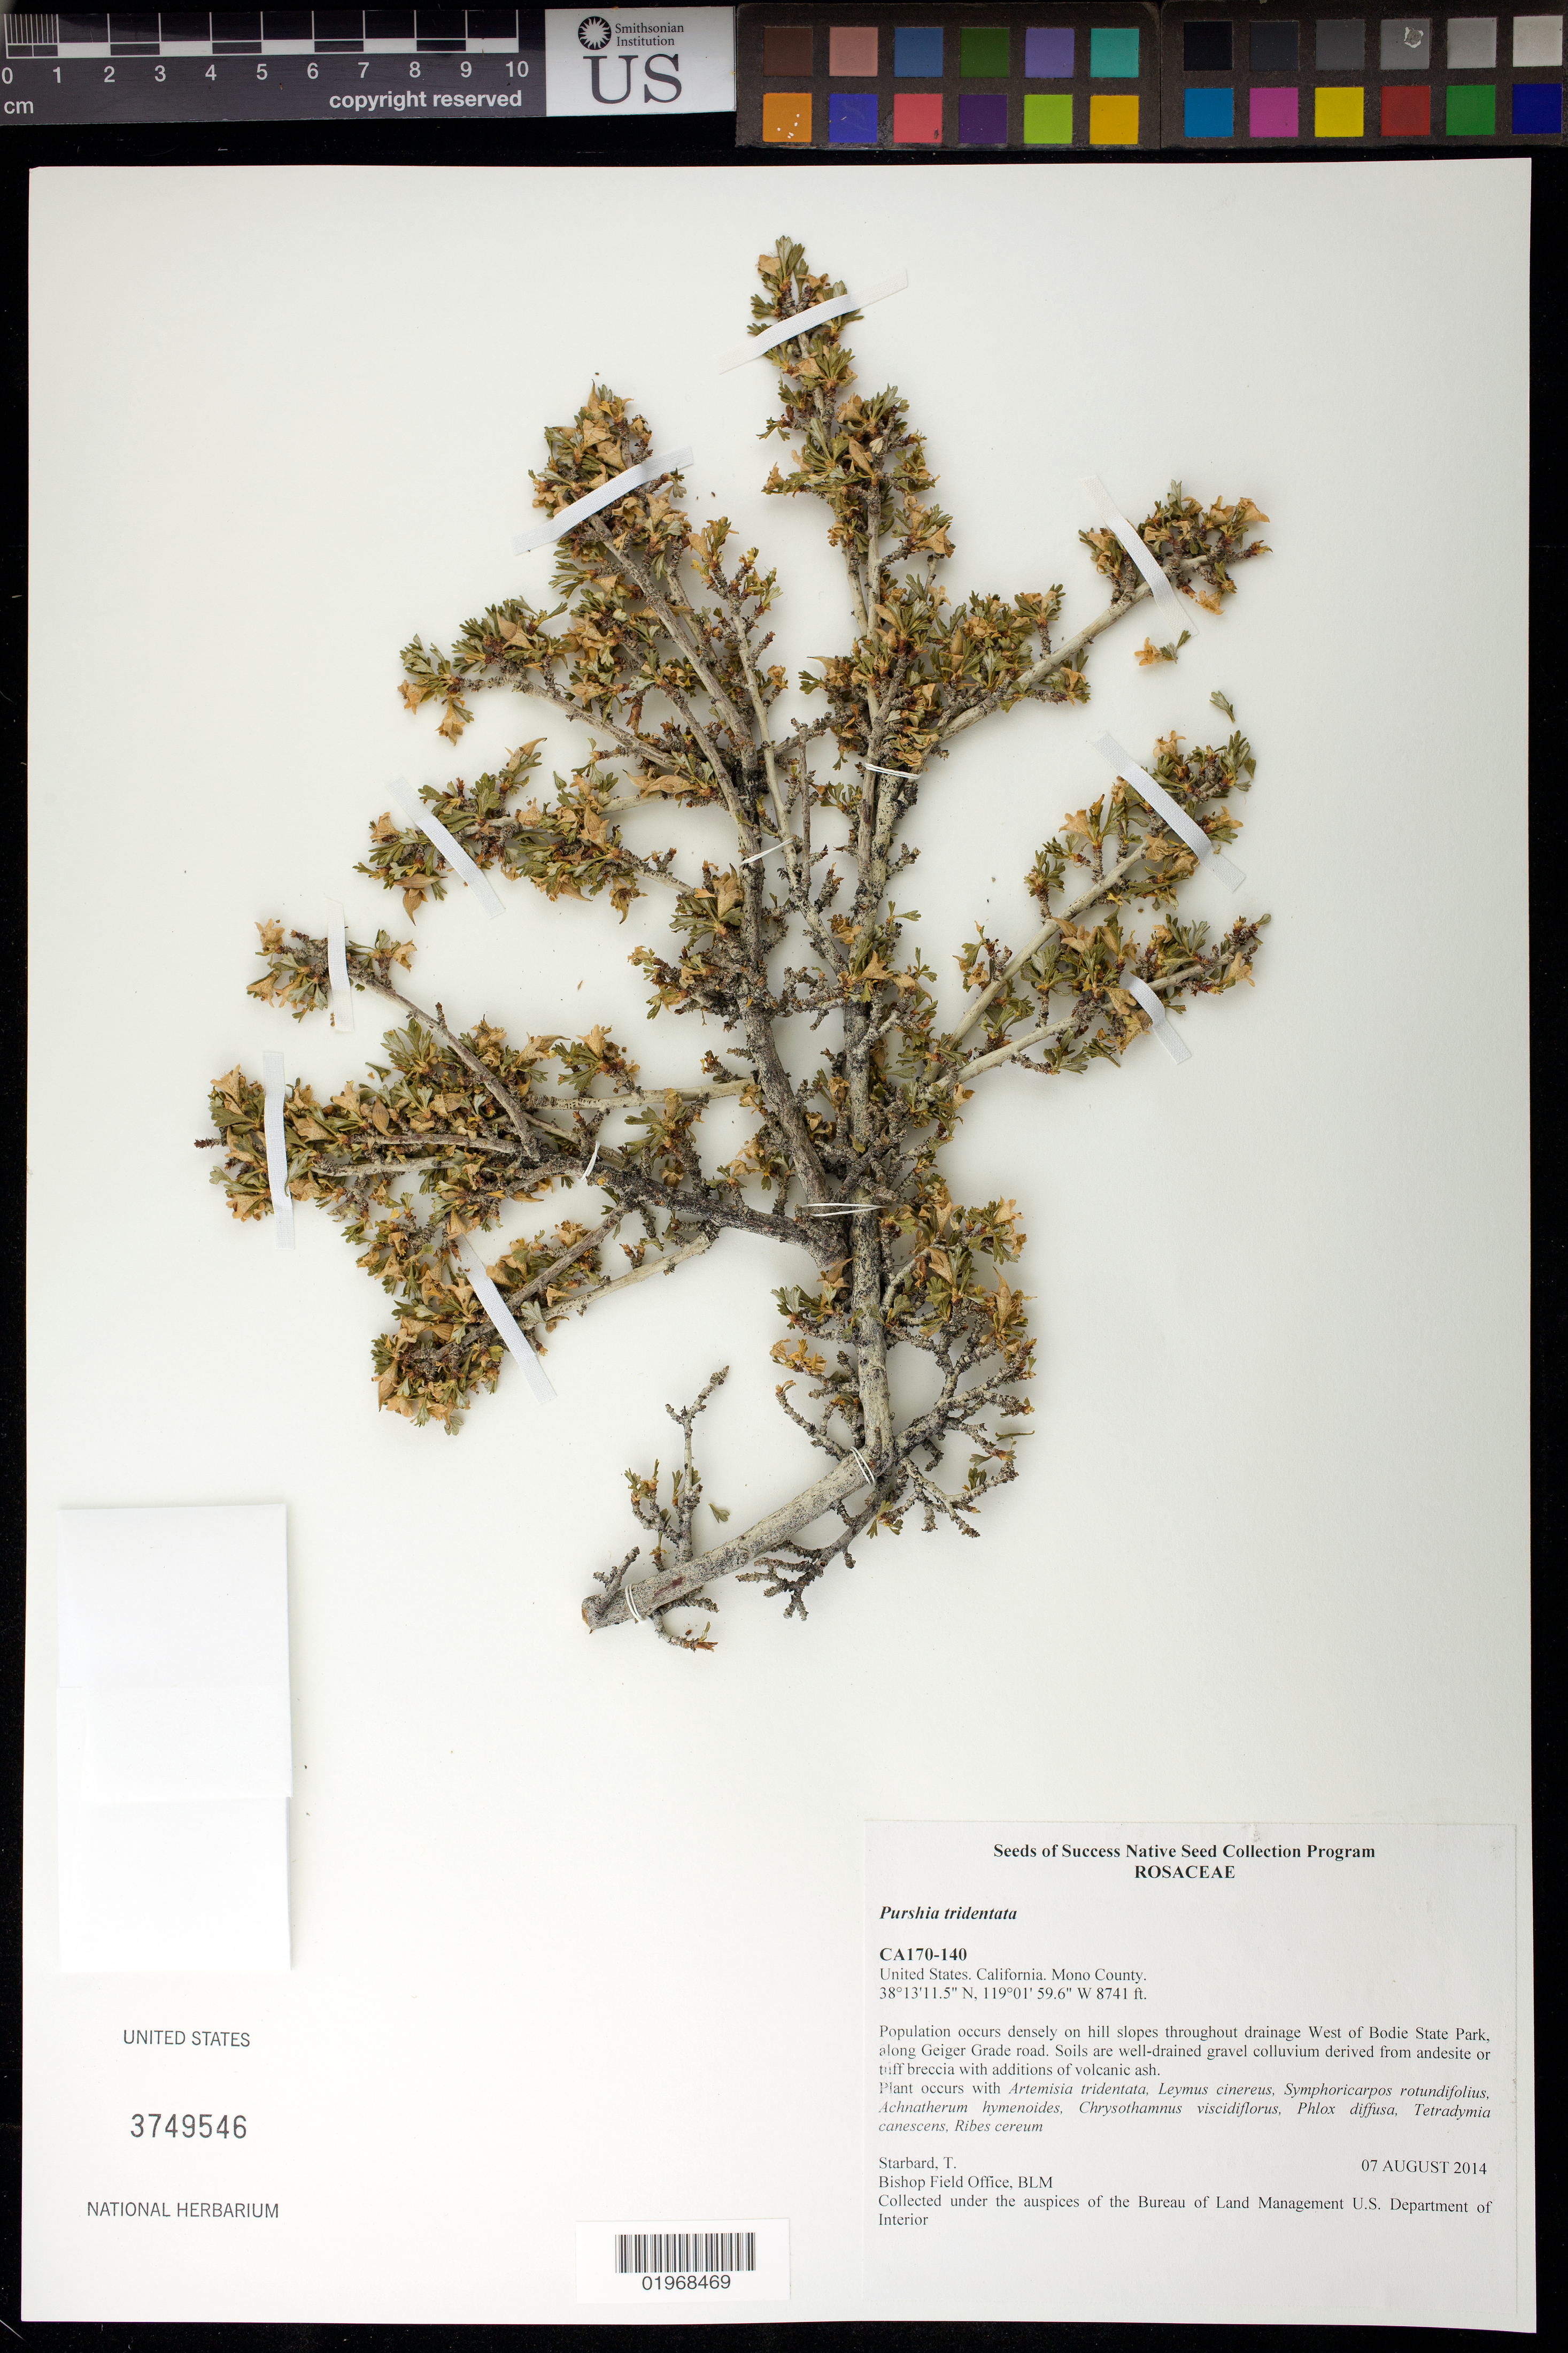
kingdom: Plantae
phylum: Tracheophyta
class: Magnoliopsida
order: Rosales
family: Rosaceae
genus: Purshia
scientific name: Purshia tridentata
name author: (Pursh) DC.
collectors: T. Starbard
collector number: CA170-140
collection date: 2014-08-07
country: United States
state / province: California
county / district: Mono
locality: Bodie State Park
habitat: With Artemisia tridentata, Phlox diffusa, Ribes cereum, ect.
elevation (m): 2664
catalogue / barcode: US 3749546